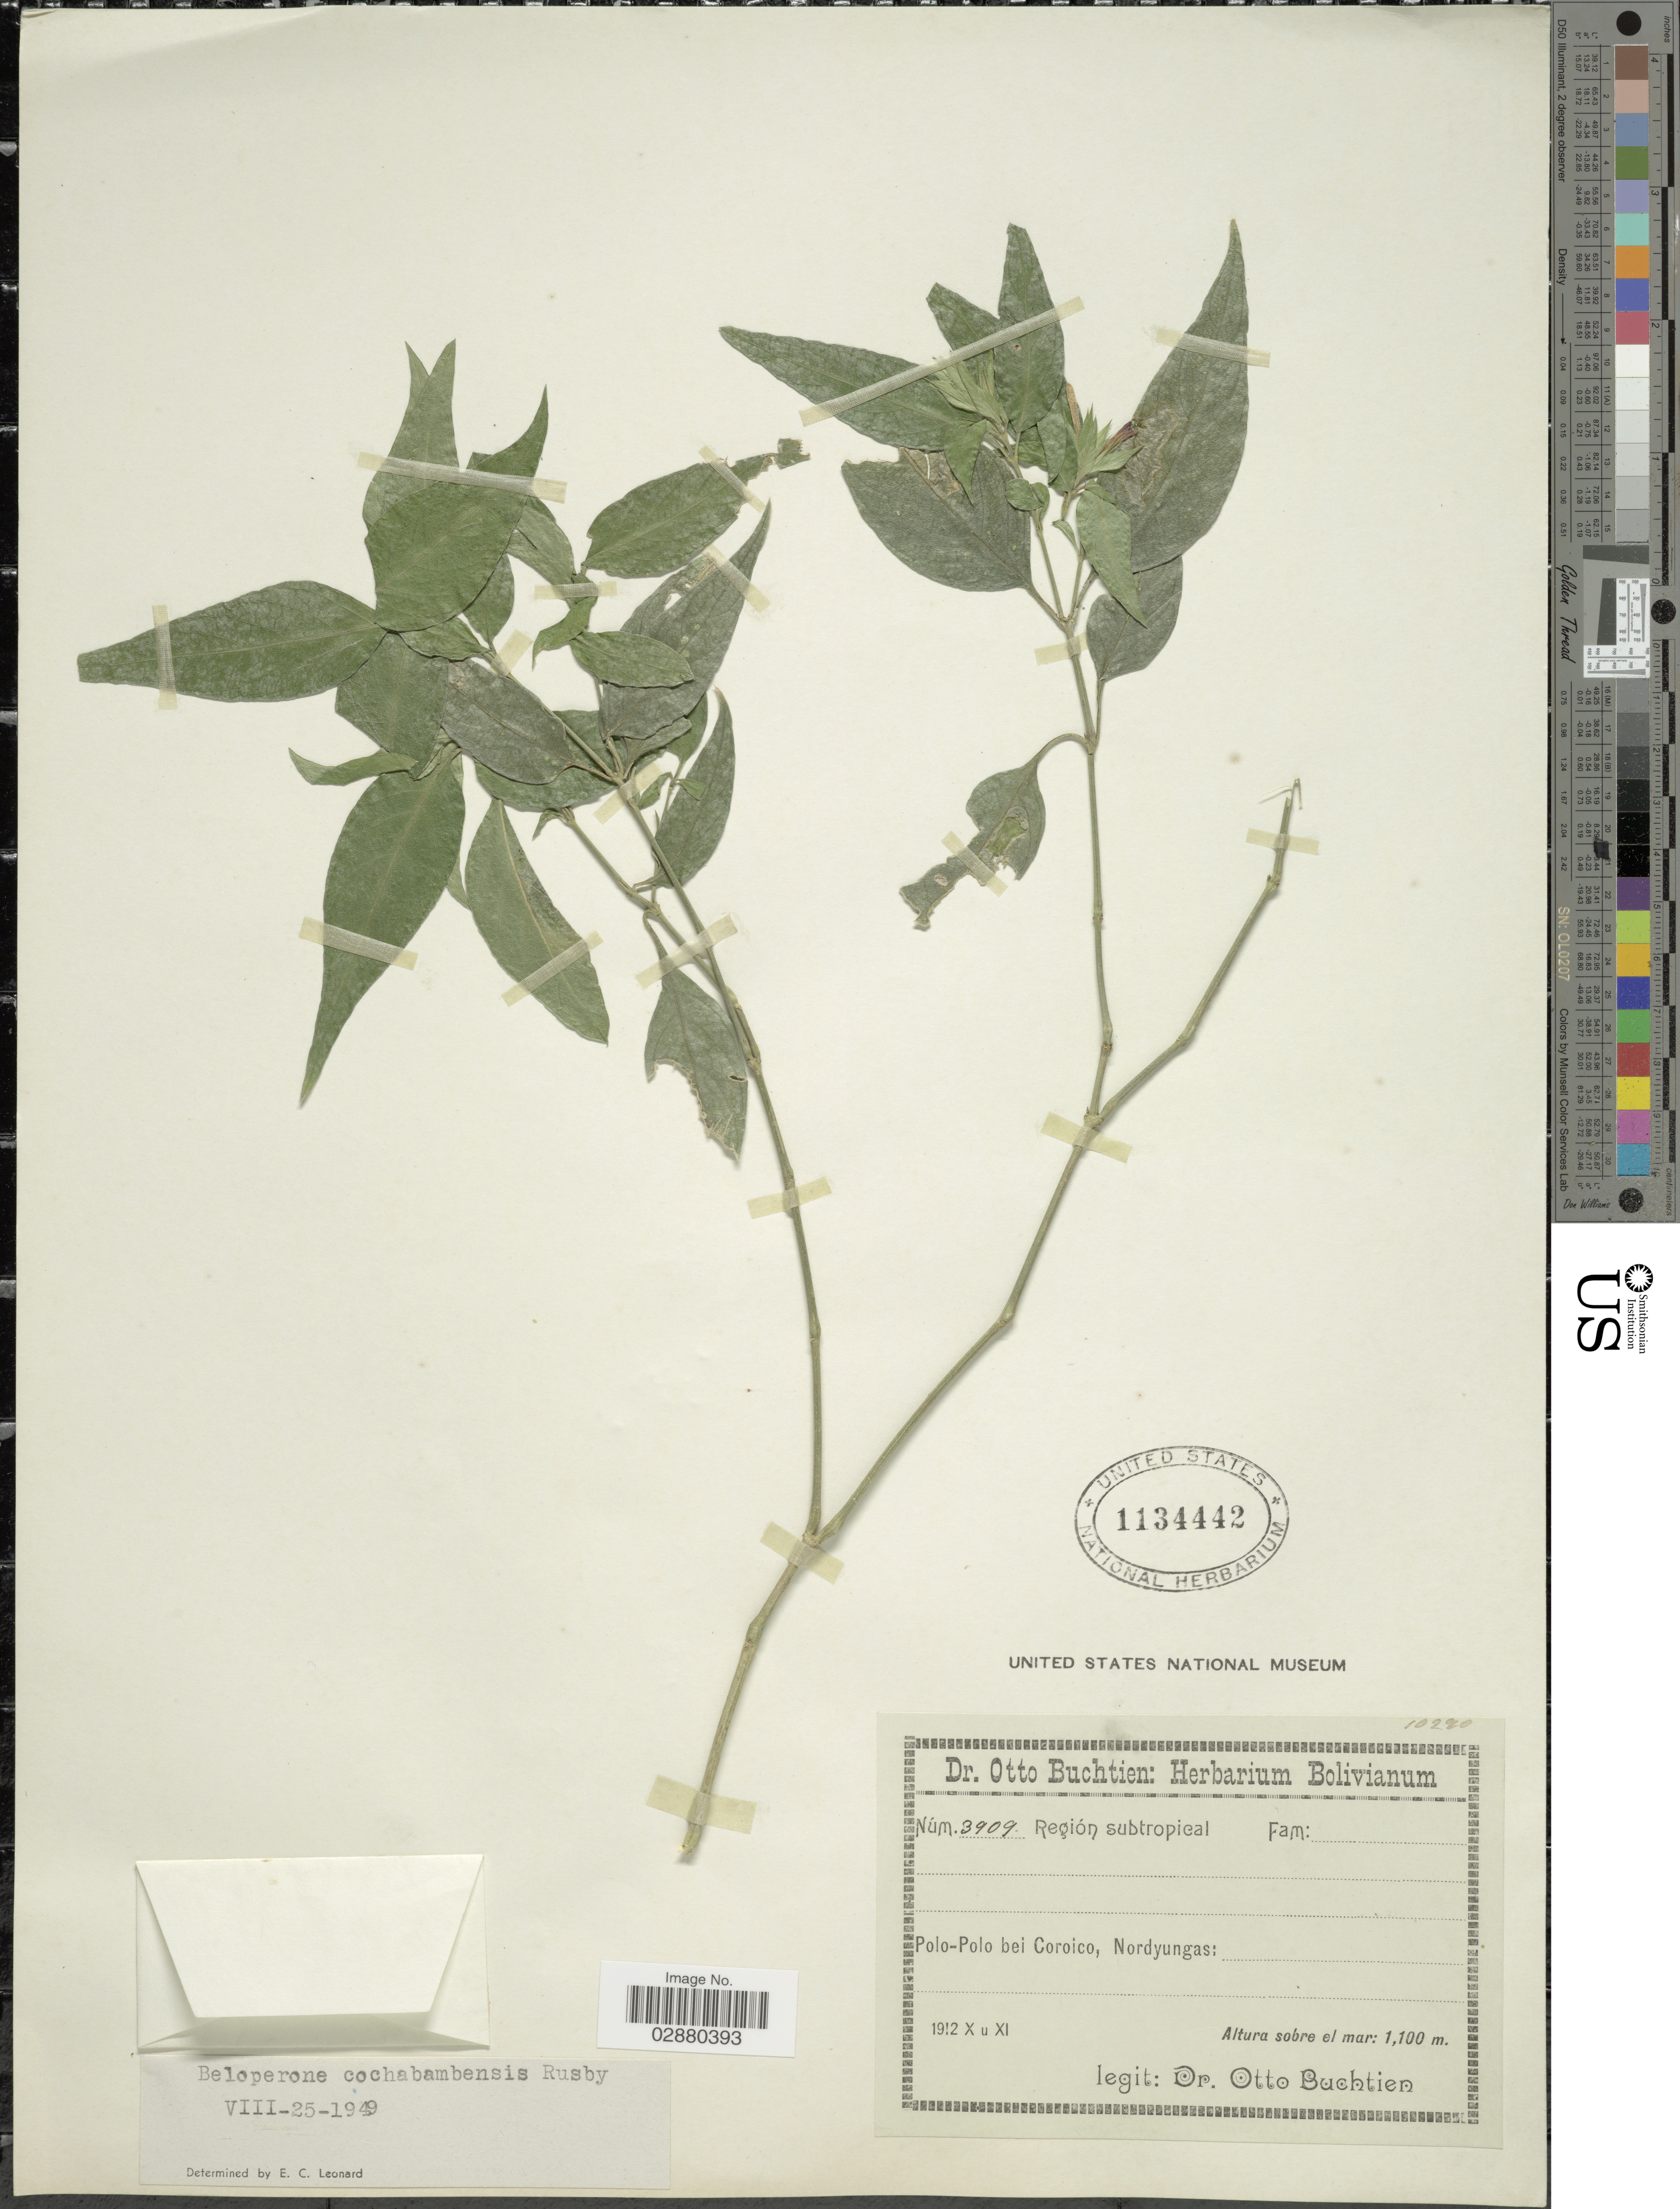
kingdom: Plantae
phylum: Tracheophyta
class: Magnoliopsida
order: Lamiales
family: Acanthaceae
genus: Justicia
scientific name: Justicia ramulosa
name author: (Morong) V.A.W. Graham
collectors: O. Buchtien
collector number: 3909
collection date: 1912-10/1912-11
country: Bolivia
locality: Polo-Polo bei Coroico, Nordyungas.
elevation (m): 1100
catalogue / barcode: US 1134442